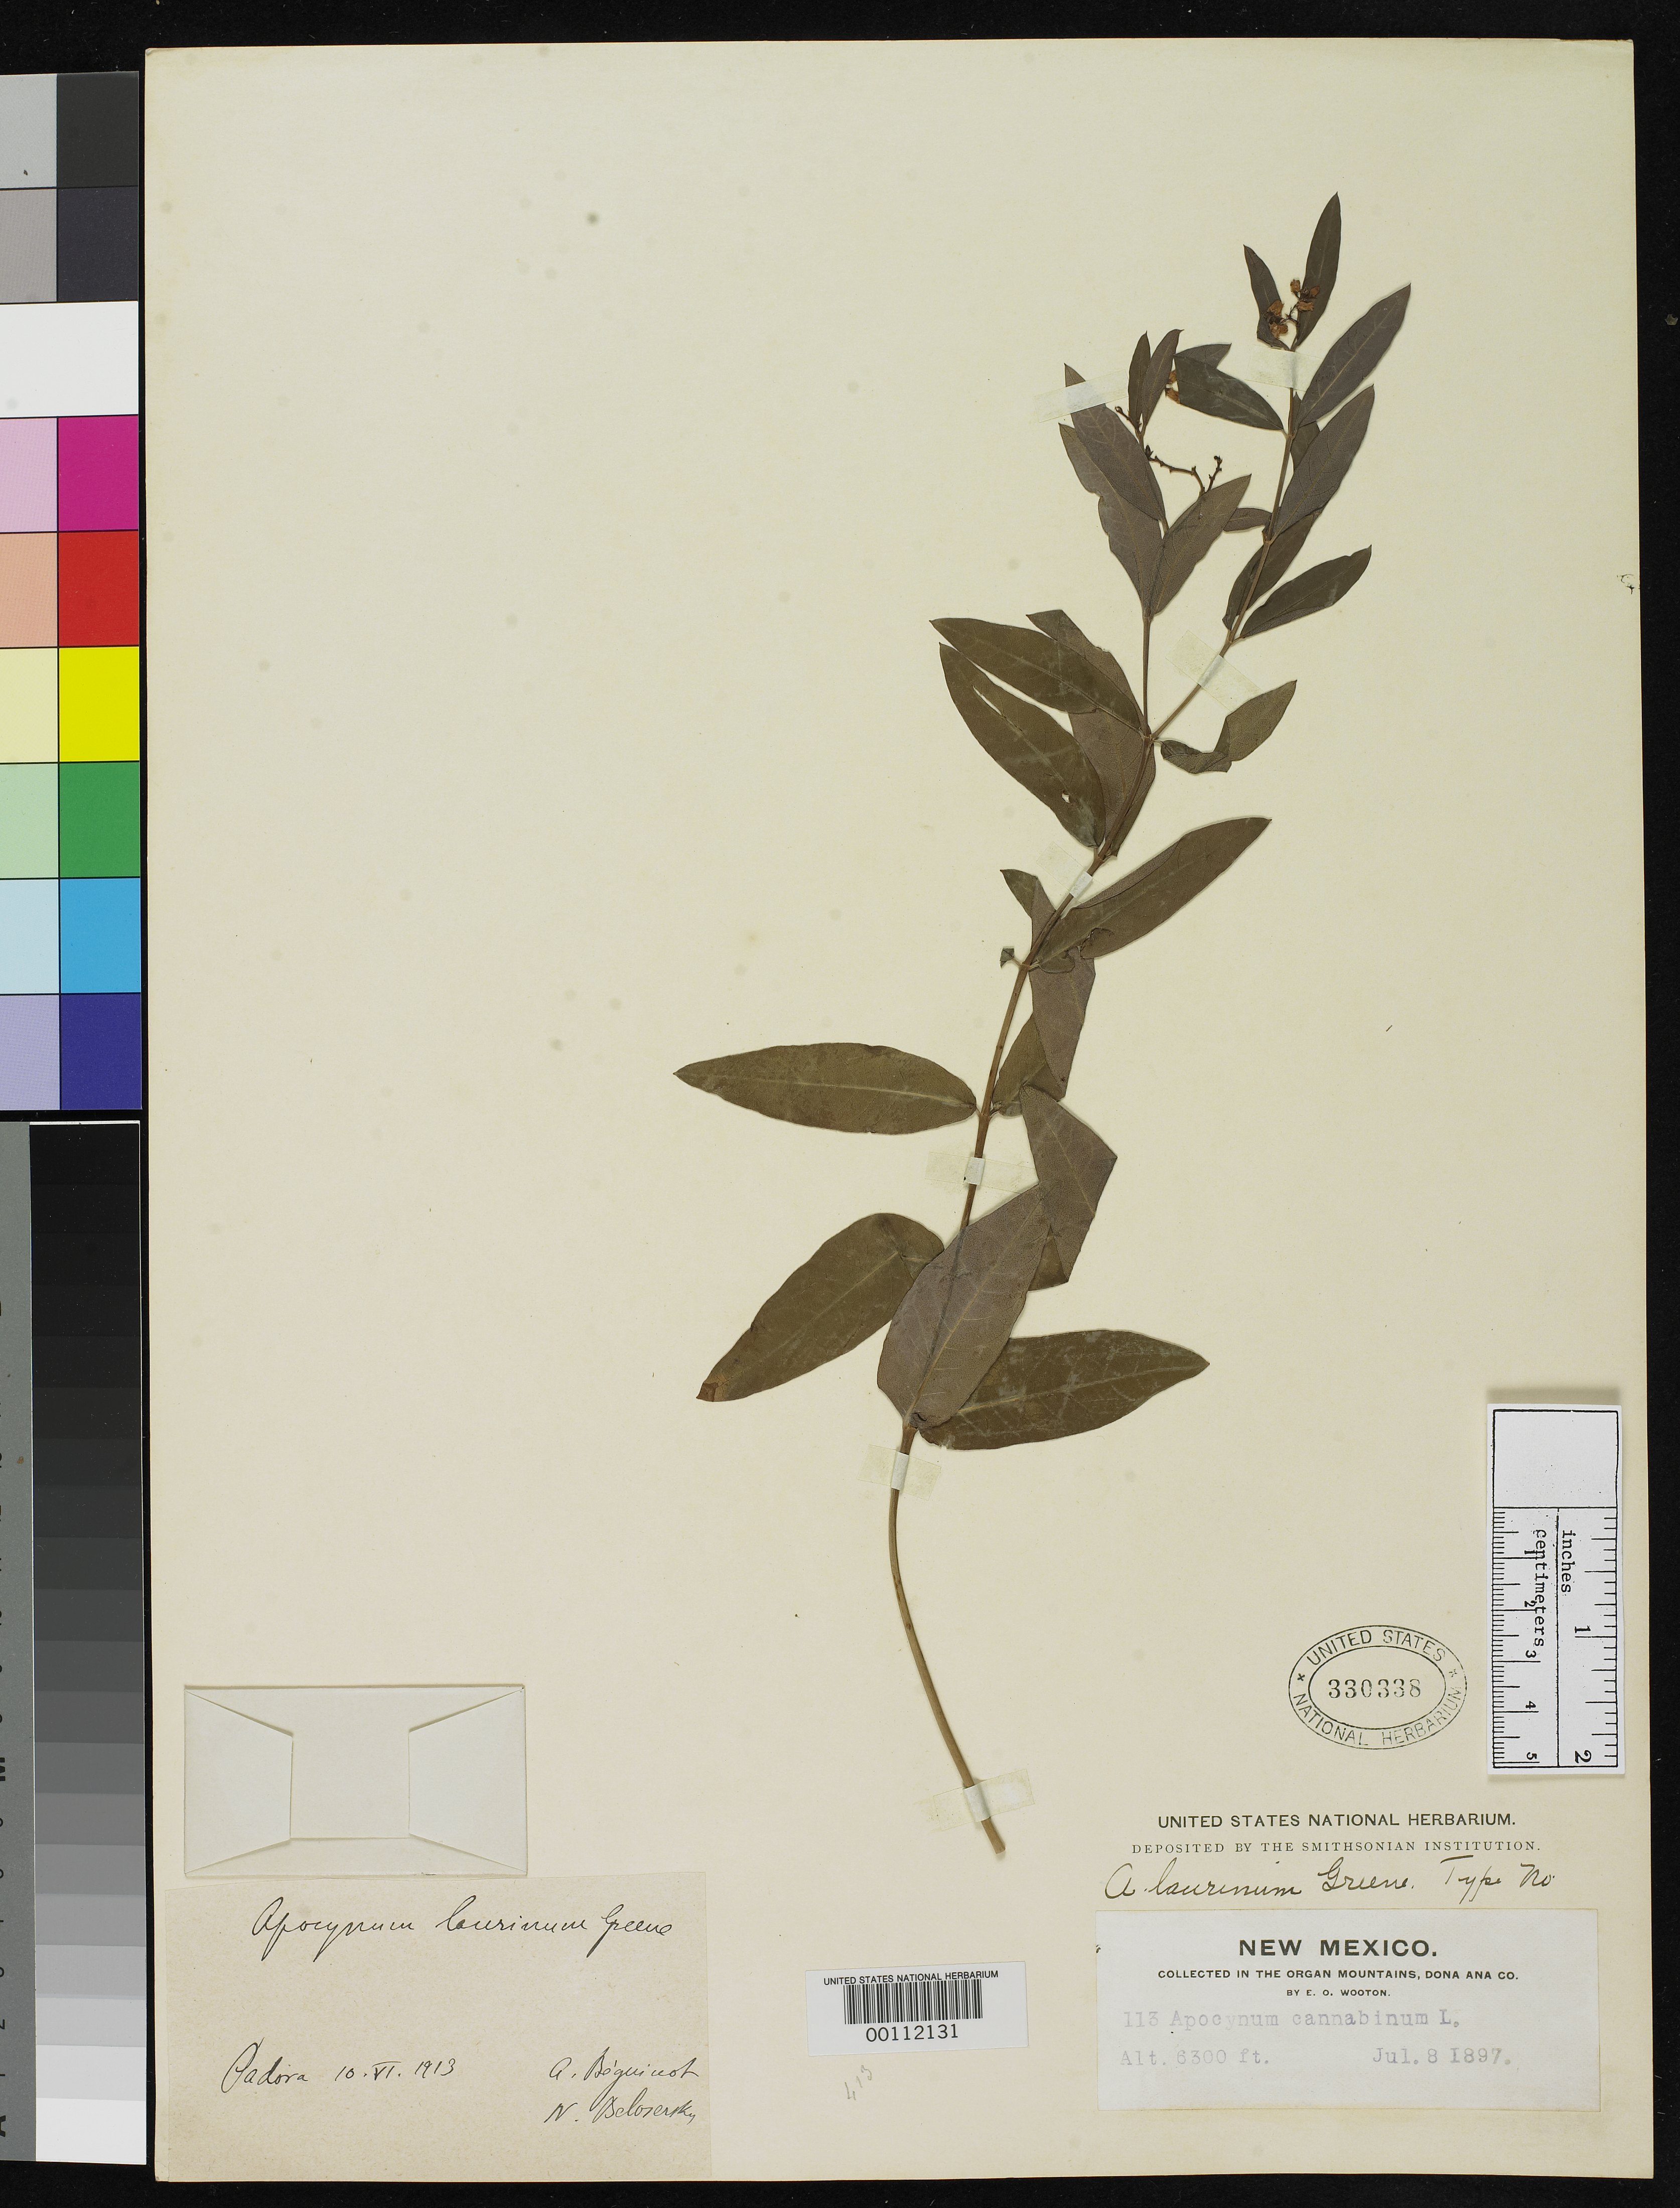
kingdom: Plantae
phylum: Tracheophyta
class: Magnoliopsida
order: Gentianales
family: Apocynaceae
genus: Apocynum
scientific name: Apocynum laurinum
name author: Greene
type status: Isotype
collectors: E. O. Wooton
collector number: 113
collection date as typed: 08 Jul 1897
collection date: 1897-07-08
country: United States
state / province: New Mexico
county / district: Dona Ana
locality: Organ Mountains.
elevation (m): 1920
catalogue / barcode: US 330338